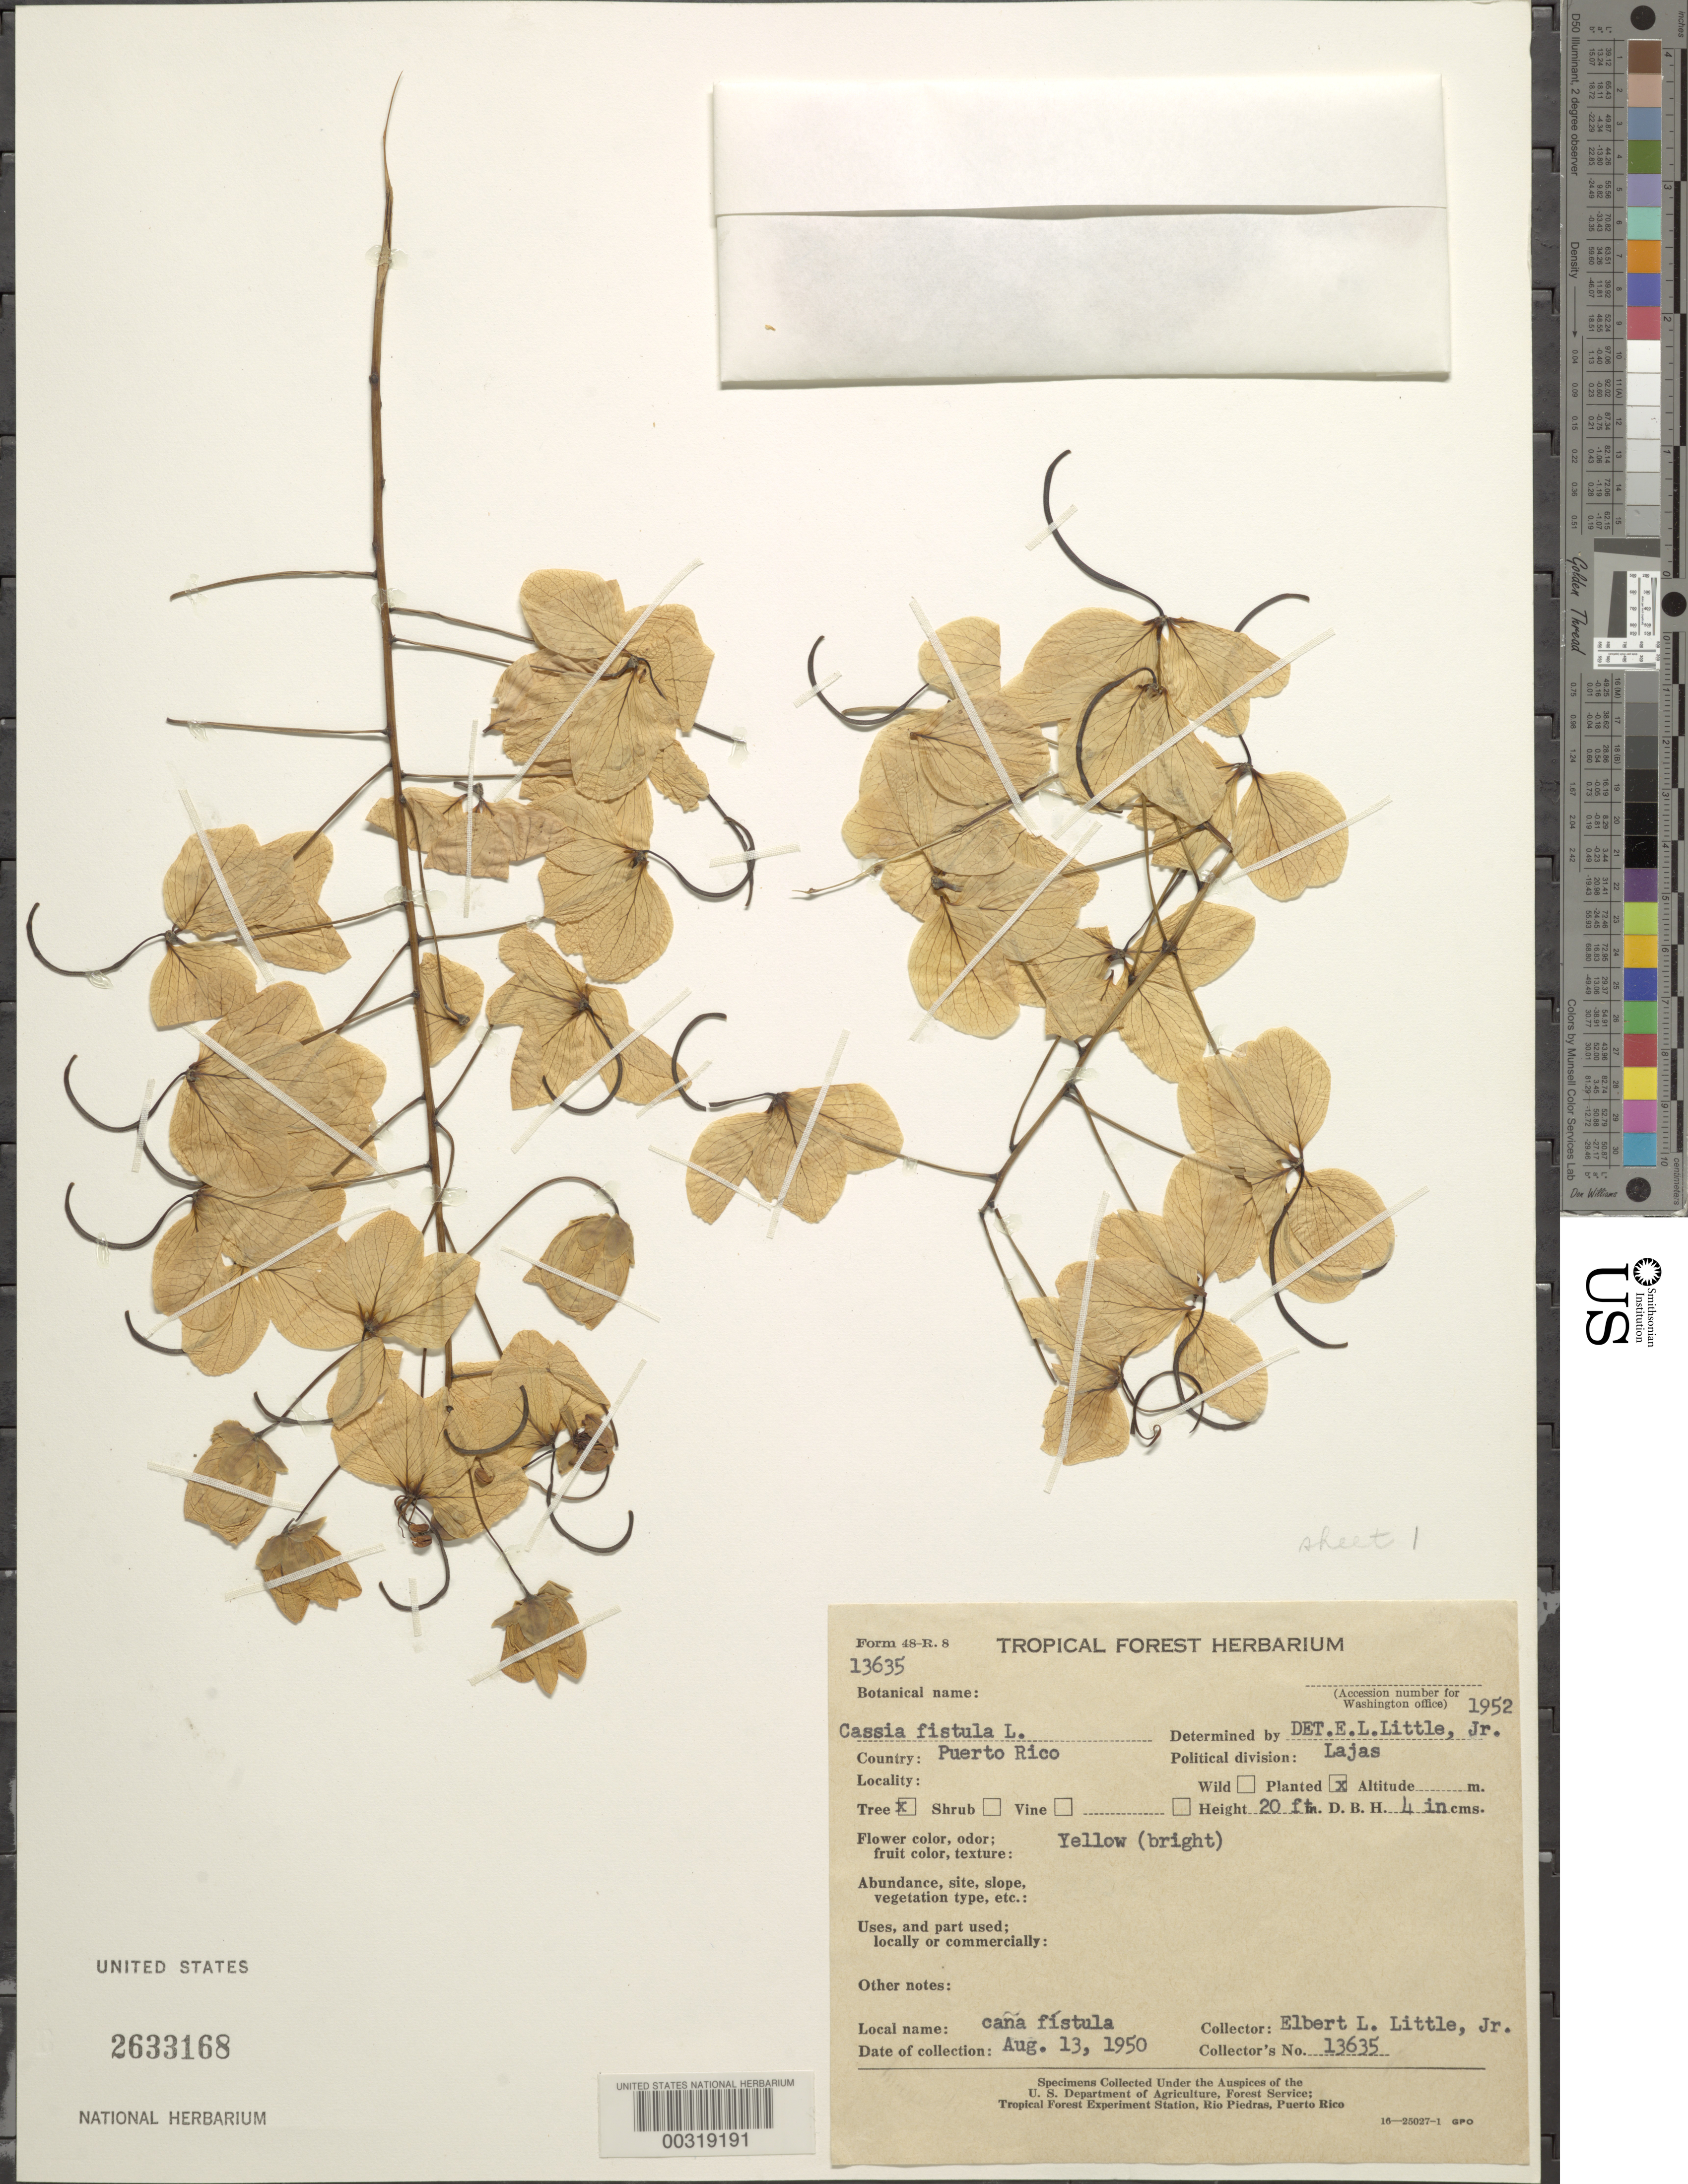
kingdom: Plantae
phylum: Tracheophyta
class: Magnoliopsida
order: Fabales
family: Fabaceae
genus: Cassia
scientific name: Cassia fistula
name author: L.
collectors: E. L. Little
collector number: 13635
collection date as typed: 13 Aug 1950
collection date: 1950-08-13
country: Puerto Rico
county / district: Lajas Mun.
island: Greater Antilles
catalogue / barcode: US 2633168